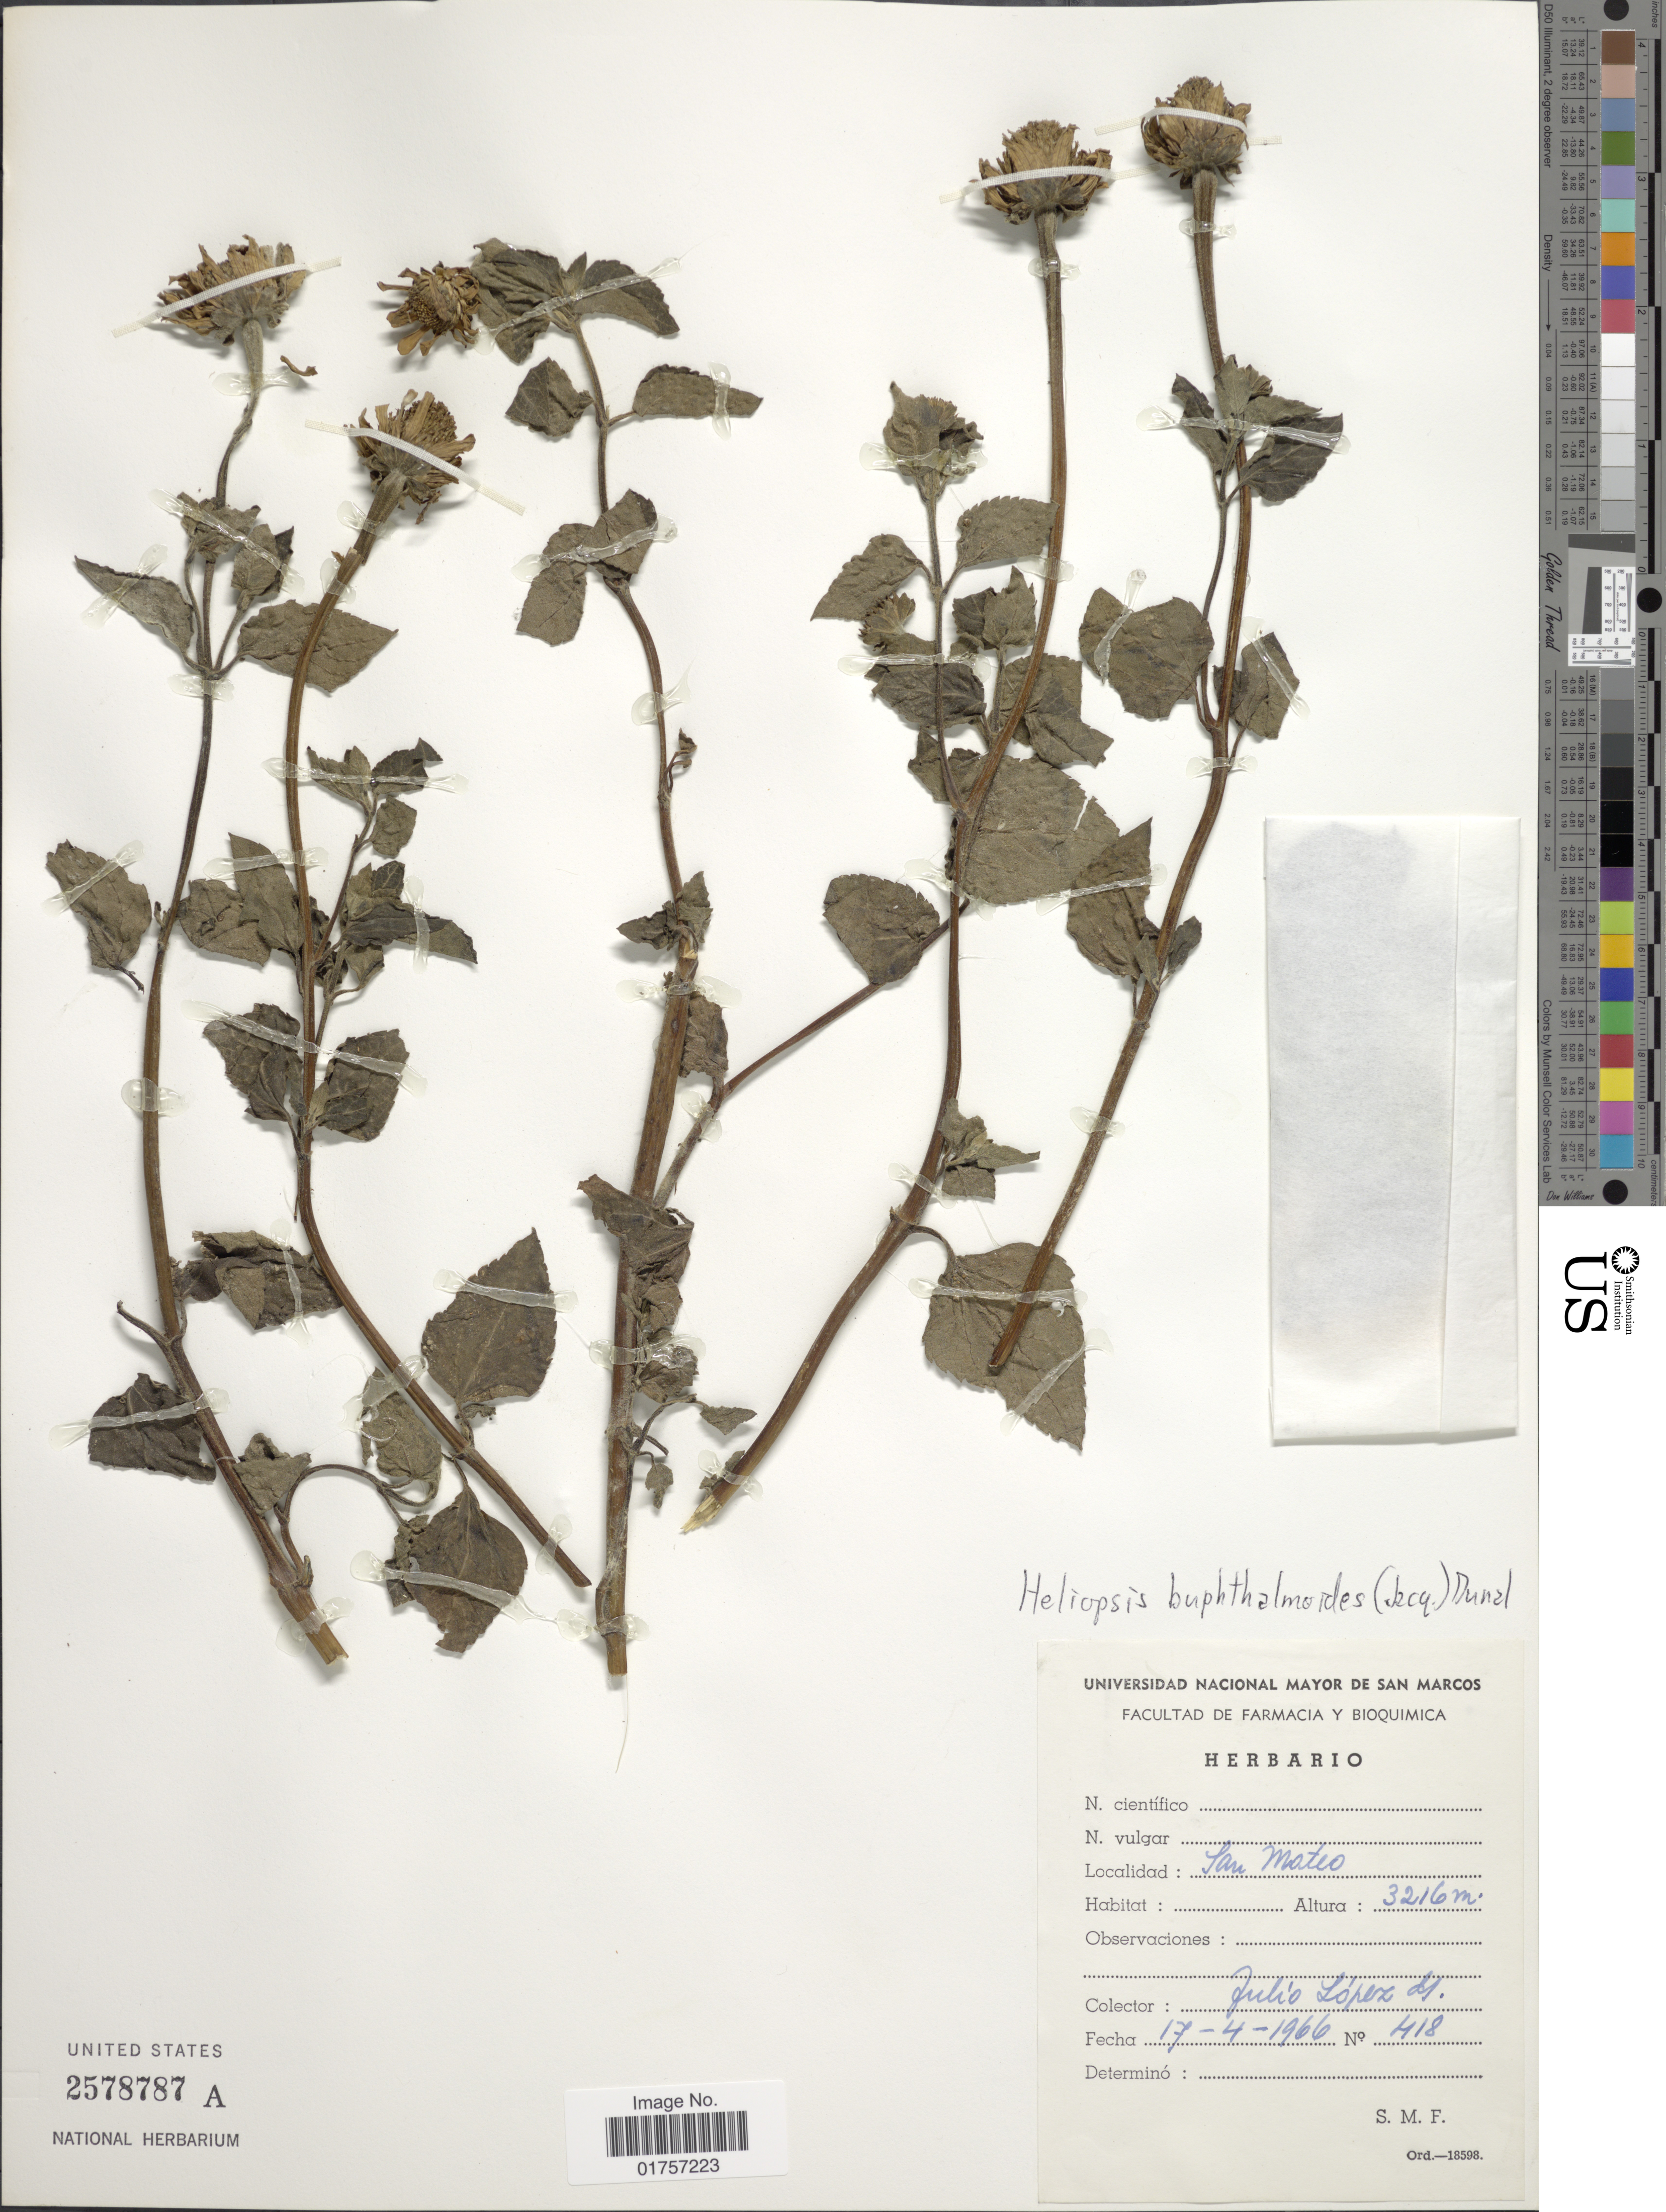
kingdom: Plantae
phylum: Tracheophyta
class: Magnoliopsida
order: Asterales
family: Asteraceae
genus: Heliopsis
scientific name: Heliopsis buphthalmoides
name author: (Jacq.) Dunal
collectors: J. Lopez M.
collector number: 418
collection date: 1966-04-17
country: Peru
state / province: Lima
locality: San Mateo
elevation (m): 3216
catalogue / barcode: US 2578787A